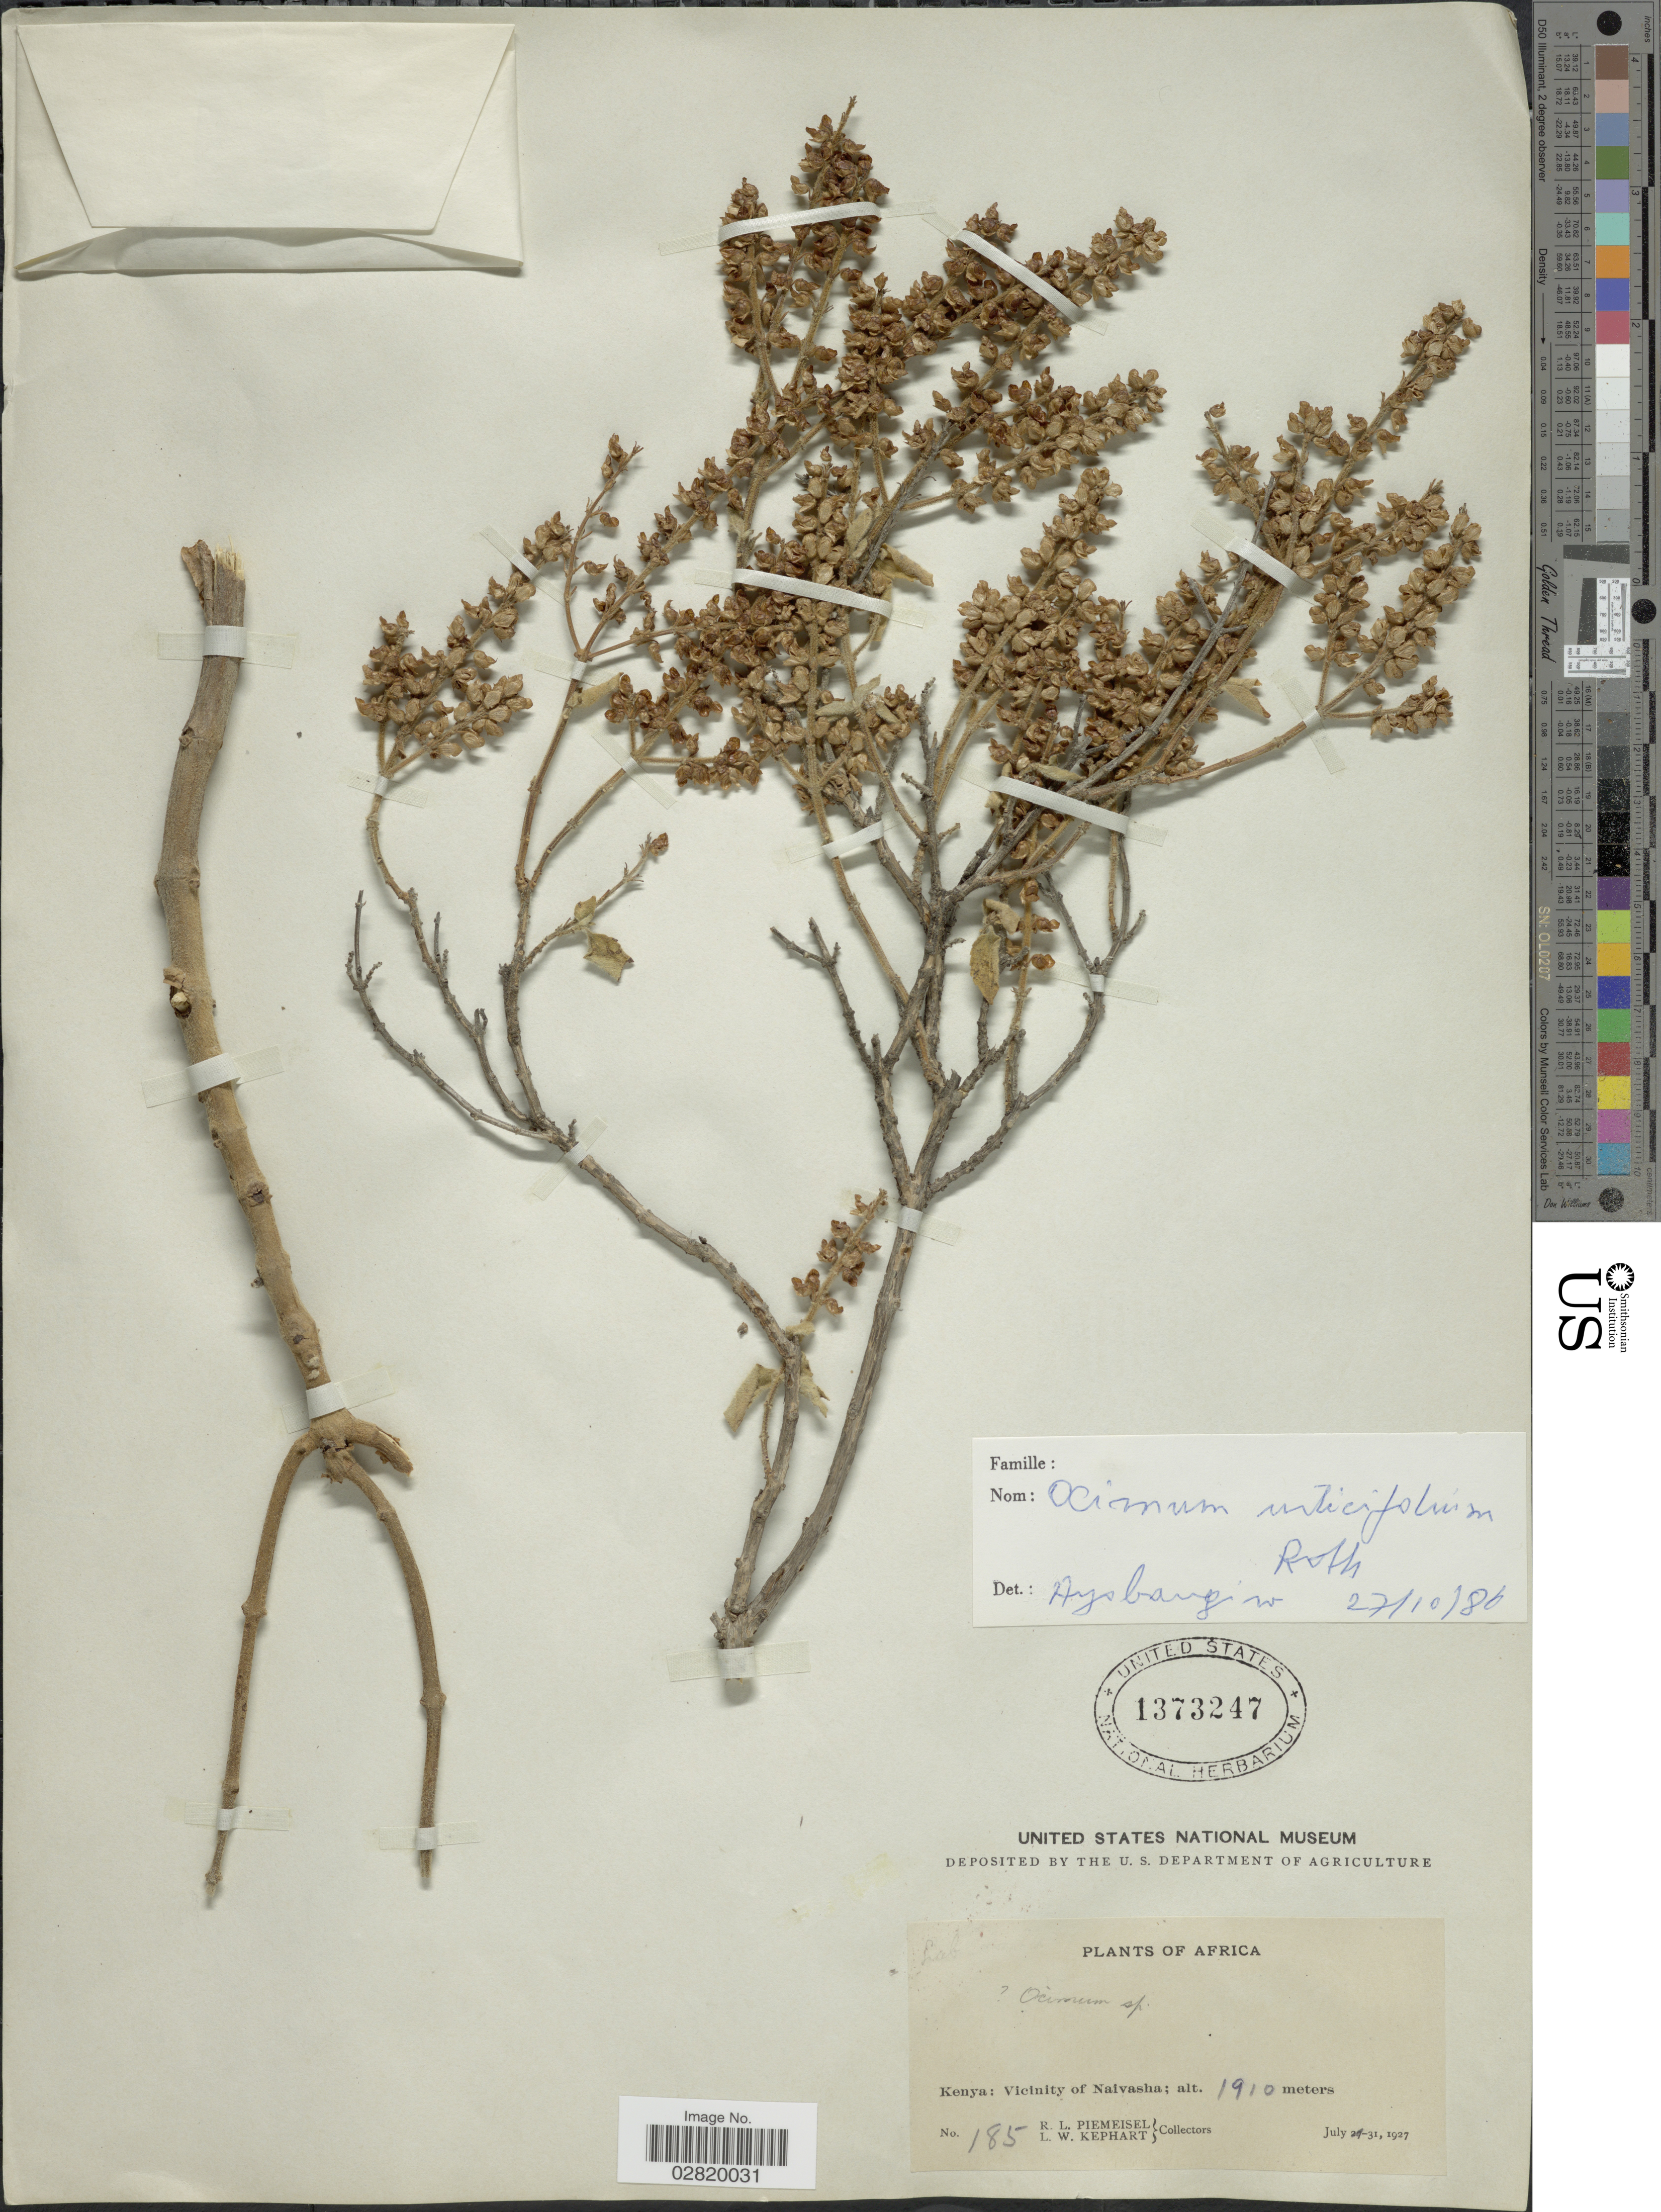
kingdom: Plantae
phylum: Tracheophyta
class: Magnoliopsida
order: Lamiales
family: Lamiaceae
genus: Ocimum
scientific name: Ocimum urticifolium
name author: A. Roth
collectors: R. L. Piemeisel & L. W. Kephart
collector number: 185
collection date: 1927-07-31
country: Kenya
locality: Vicinity of Naivasha.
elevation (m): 1910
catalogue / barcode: US 1373247